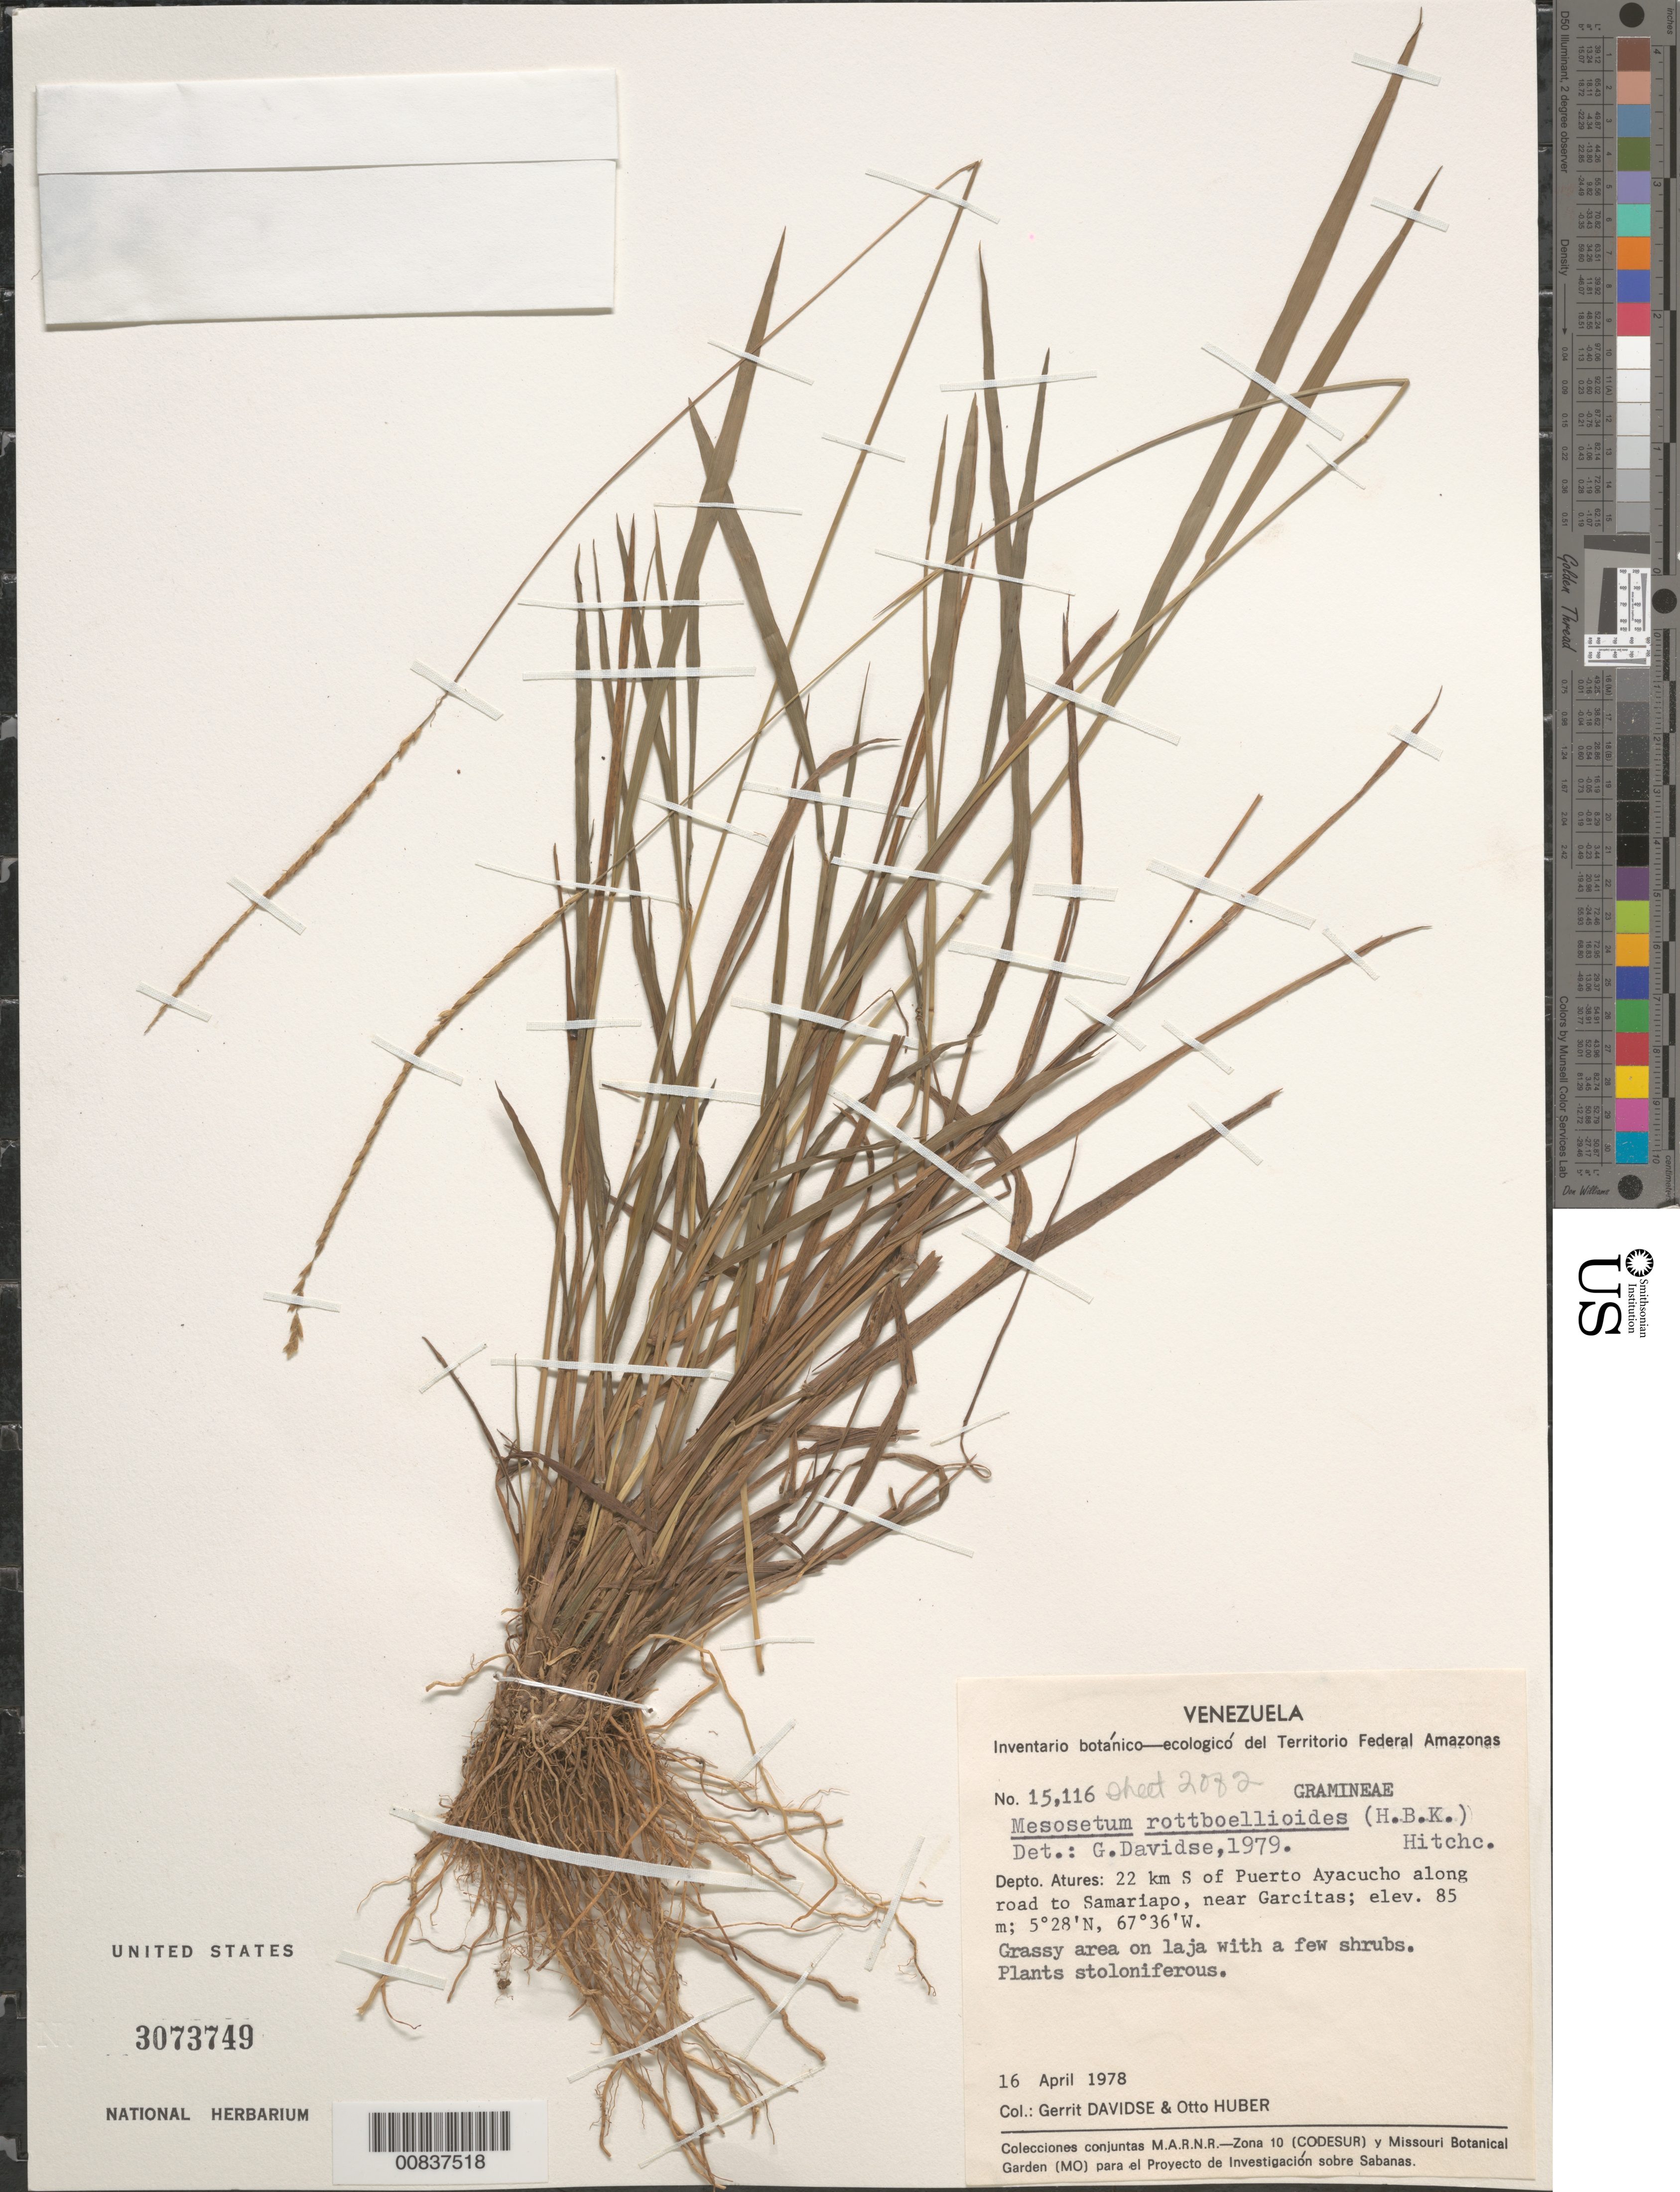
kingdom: Plantae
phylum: Tracheophyta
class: Liliopsida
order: Poales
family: Poaceae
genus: Mesosetum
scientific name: Mesosetum rottboellioides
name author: (Kunth) Hitchc.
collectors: G. Davidse & O. Huber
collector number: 15116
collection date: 1978-04-16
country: Venezuela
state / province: Amazonas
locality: Territorio Federal Amazonas. Depto. Atures: 22 km S of Puerto Ayacucho along road to Samariapo, near Garcitas.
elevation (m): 85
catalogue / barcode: US 3073749